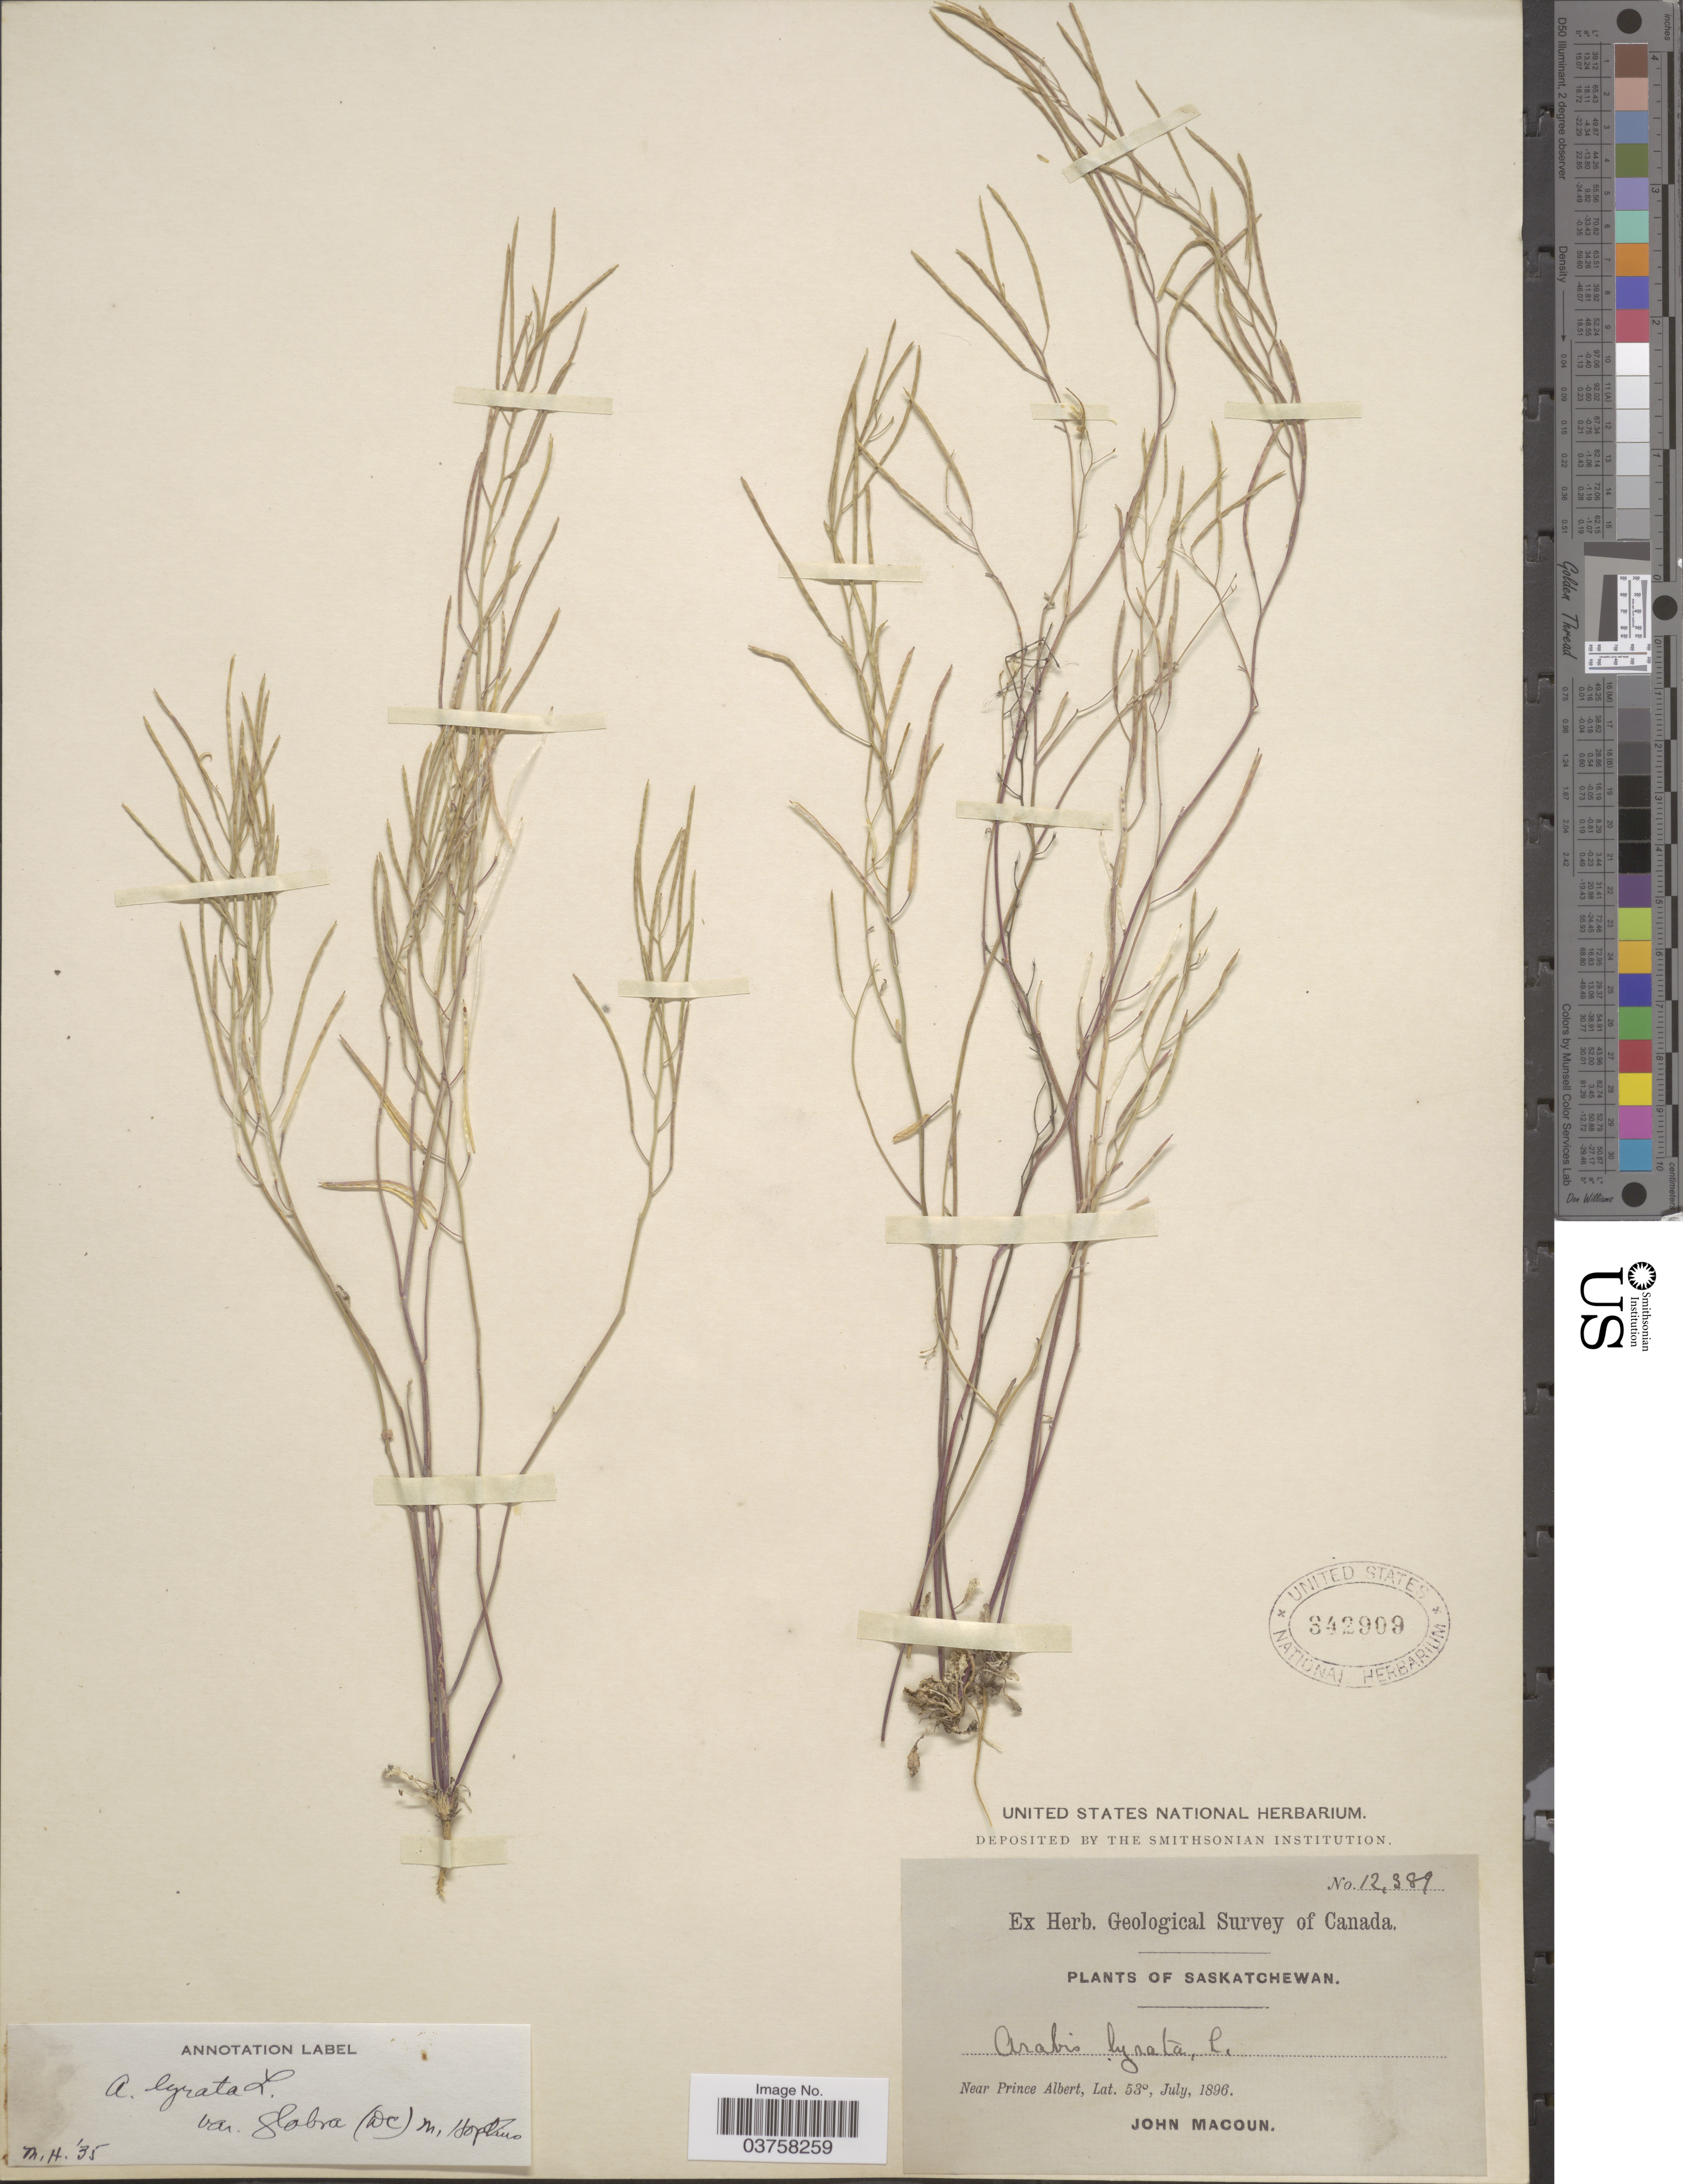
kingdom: Plantae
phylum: Tracheophyta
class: Magnoliopsida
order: Brassicales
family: Brassicaceae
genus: Arabidopsis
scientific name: Arabidopsis lyrata subsp. kamchatica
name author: (Fisch. ex DC.) O'Kane & Al-Shehbaz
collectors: J. Macoun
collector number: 12389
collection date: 1896-07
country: Canada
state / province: Saskatchewan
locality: Near Prince Albert.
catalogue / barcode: US 342909